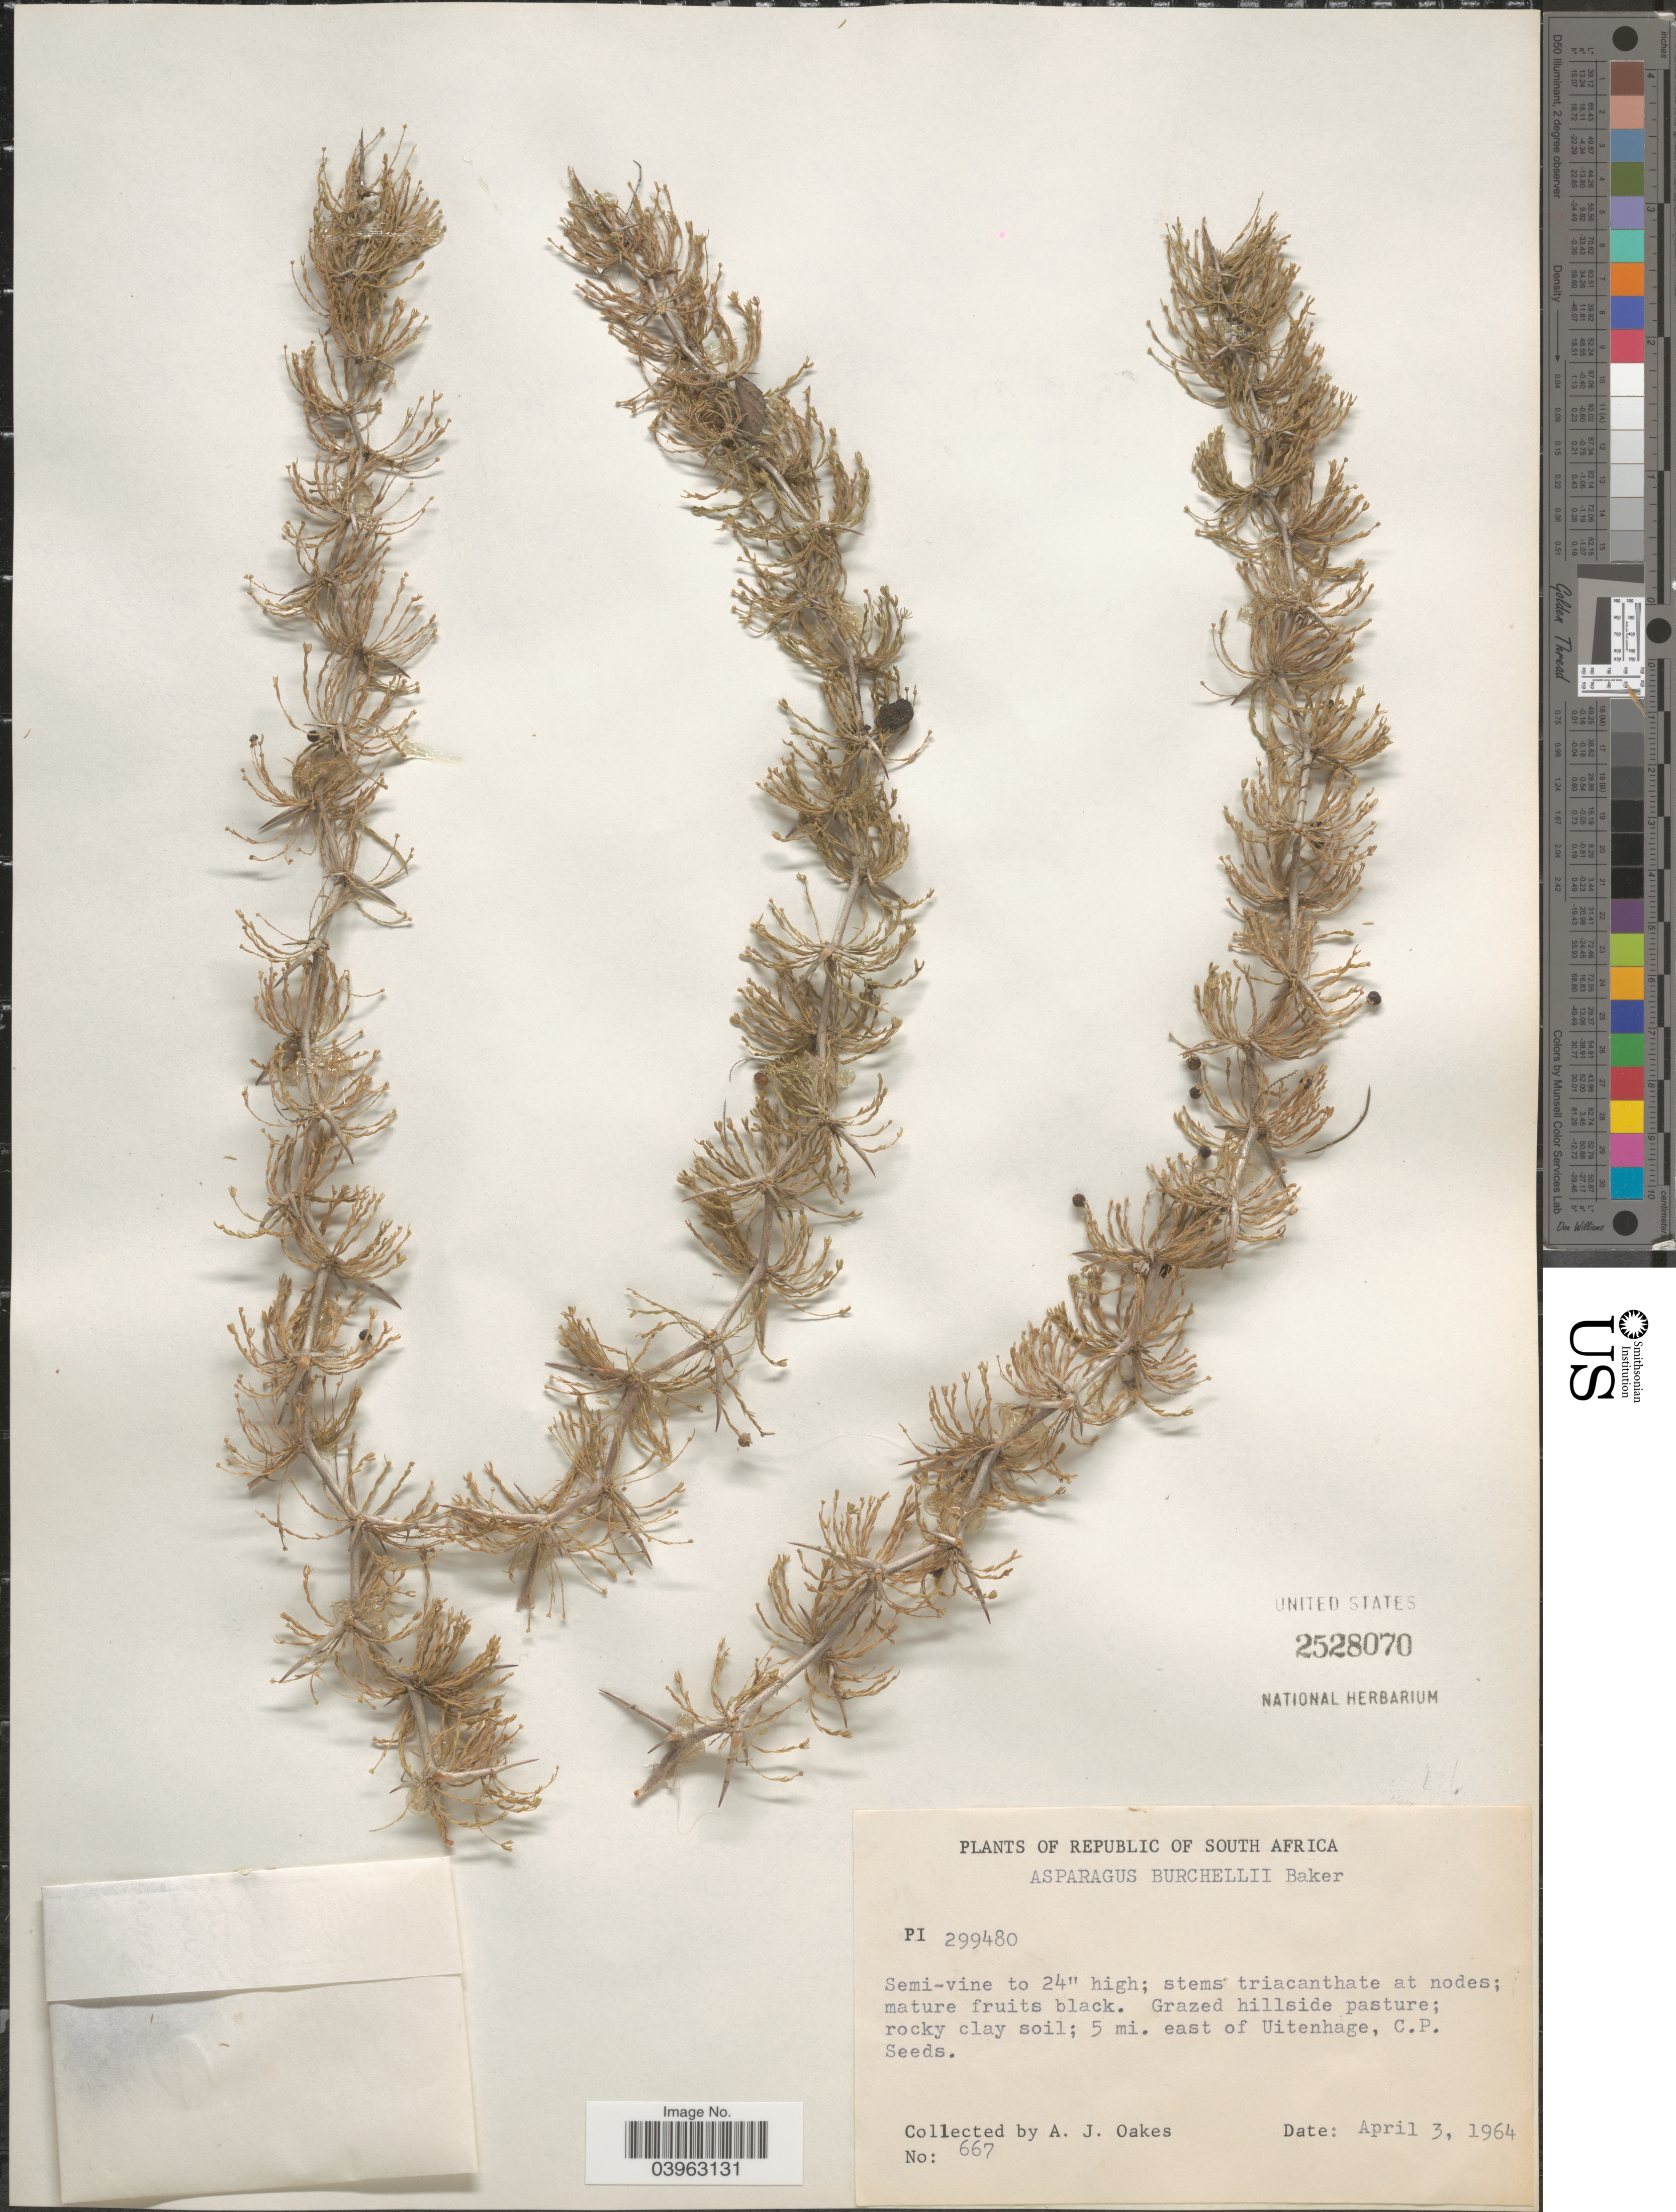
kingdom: Plantae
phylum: Tracheophyta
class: Liliopsida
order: Asparagales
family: Asparagaceae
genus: Asparagus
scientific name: Asparagus burchellii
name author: Baker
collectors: A. Oakes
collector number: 667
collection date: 1964-04-03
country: South Africa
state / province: Eastern Cape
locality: Republic of South Africa. 5 mi. east of Uitenhage, C.P.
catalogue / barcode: US 2528070